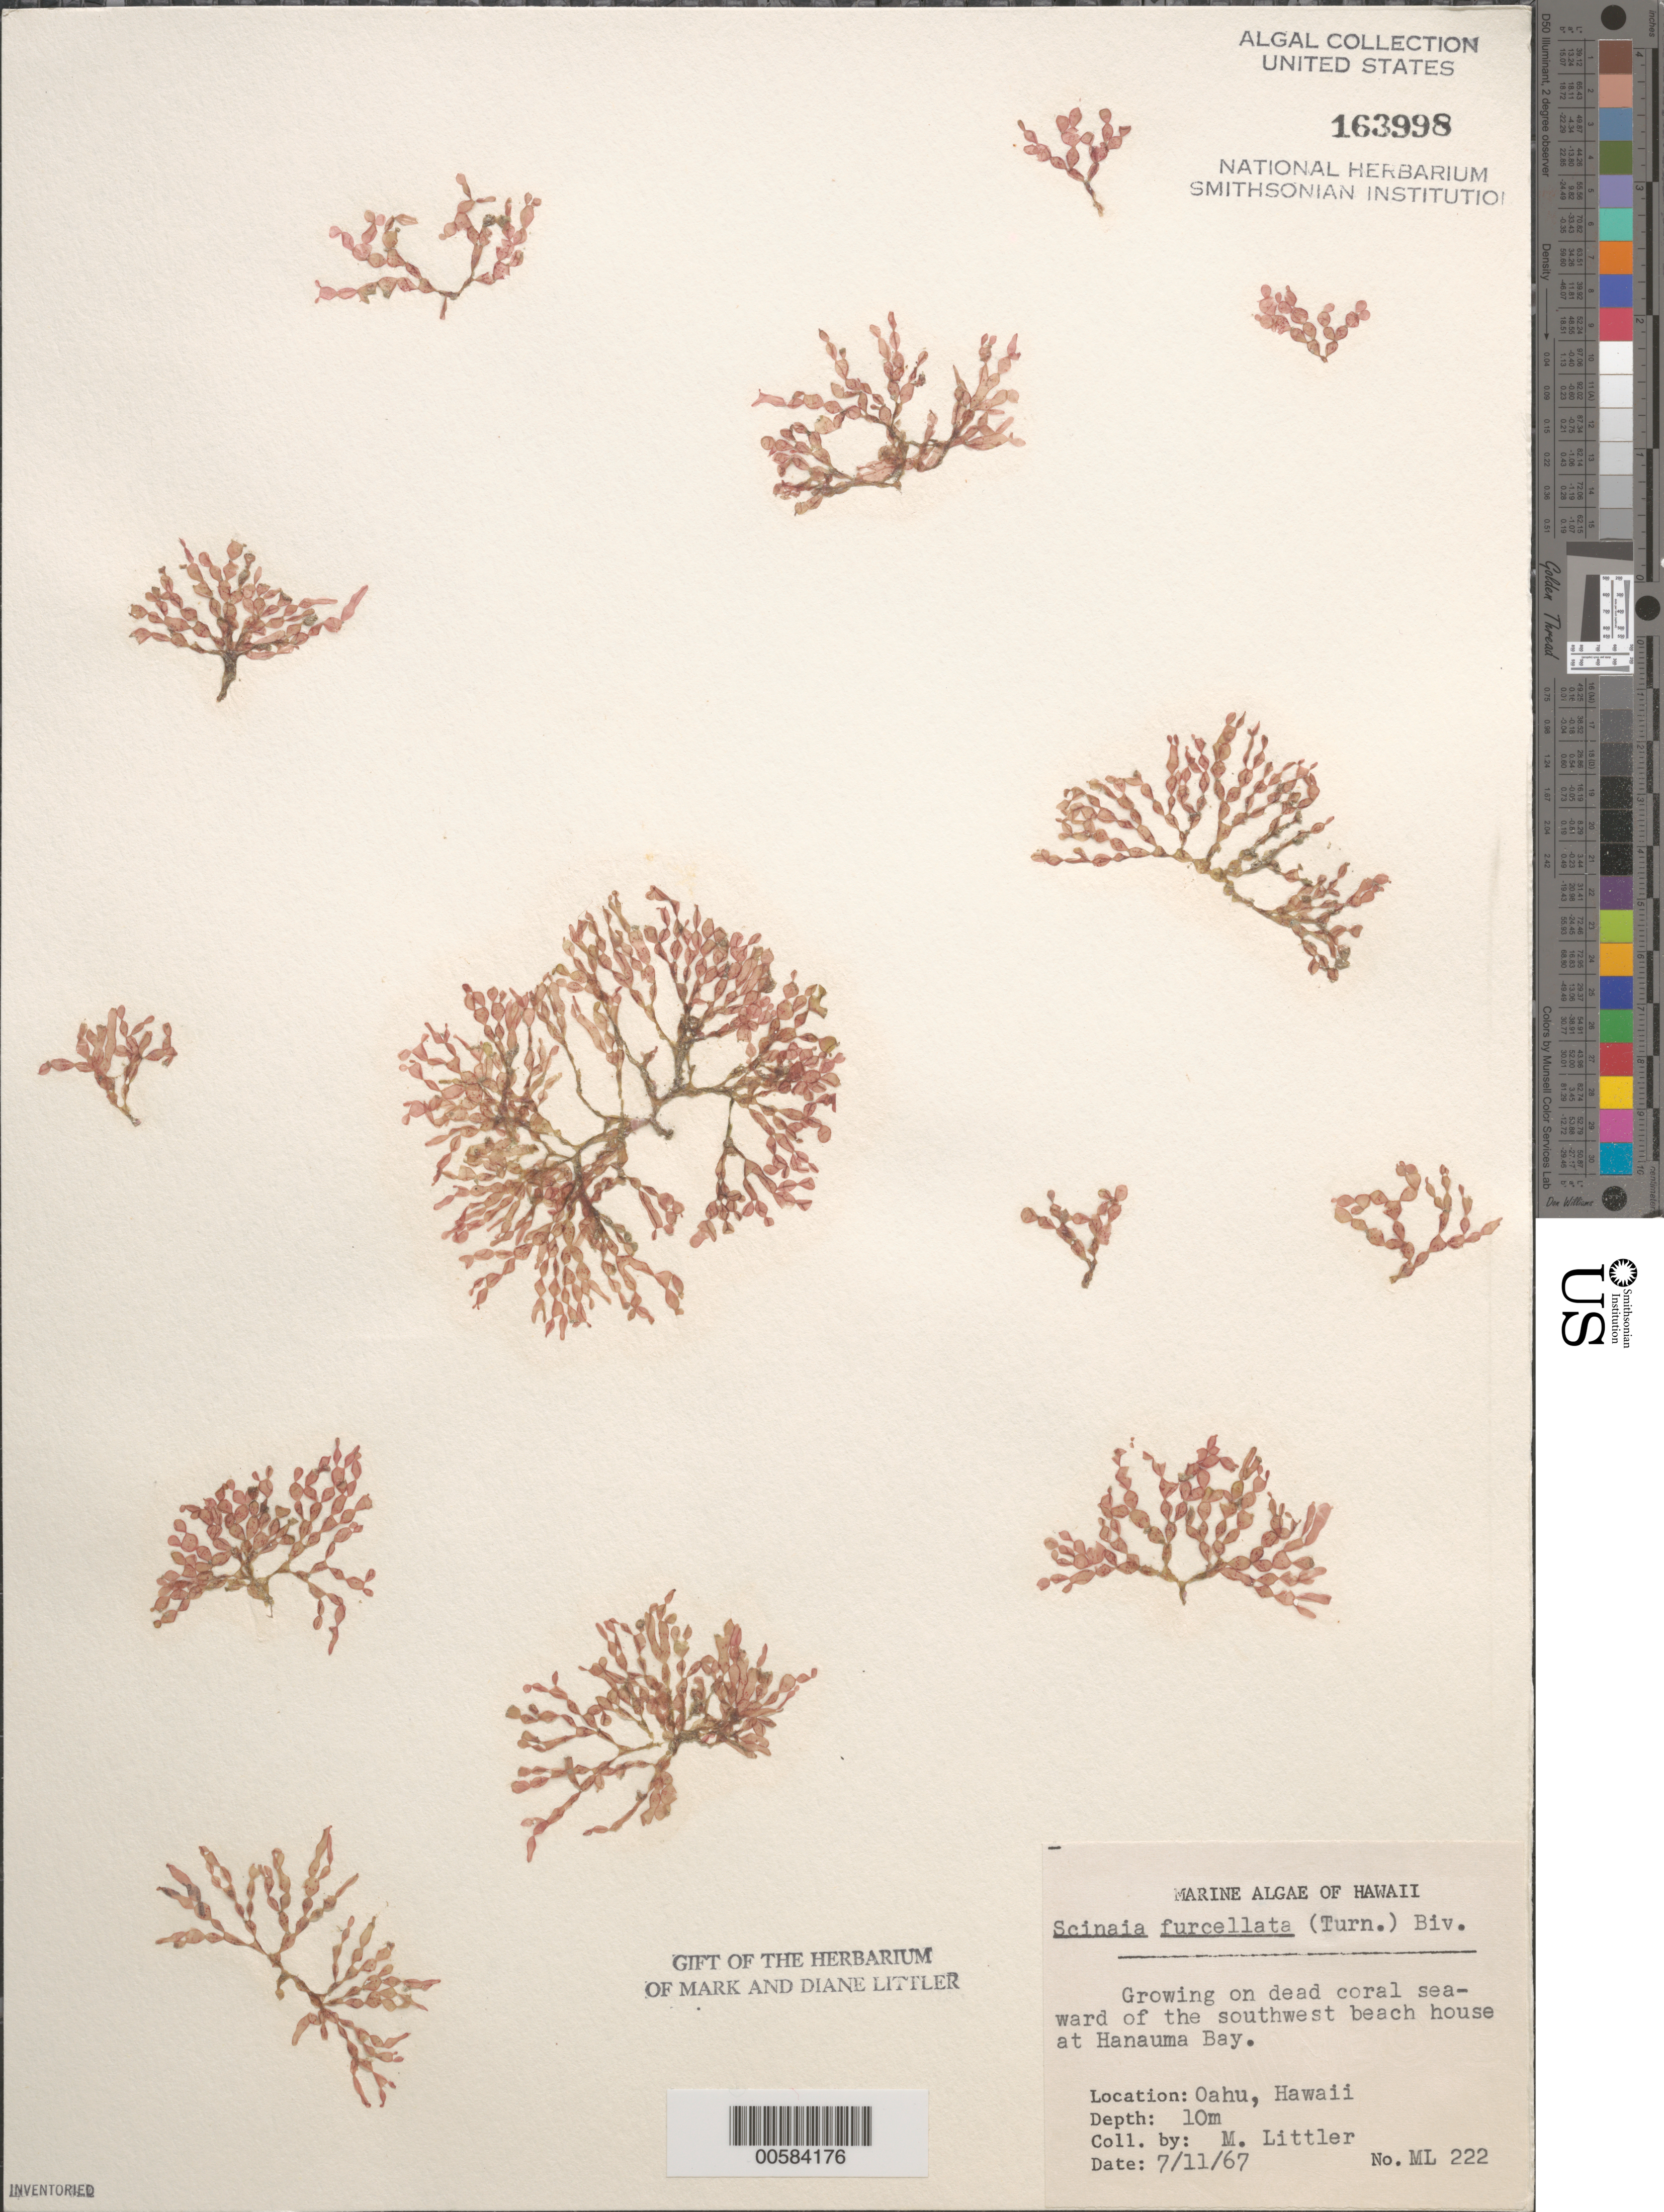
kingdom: Plantae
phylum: Rhodophyta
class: Florideophyceae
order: Nemaliales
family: Scinaiaceae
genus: Scinaia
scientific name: Scinaia furcellata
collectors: M. M. Littler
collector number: ML 222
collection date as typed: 11 Jul 1967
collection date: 1967-07-11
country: United States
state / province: Hawaii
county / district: Honolulu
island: Oahu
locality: Hanauma Bay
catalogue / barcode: US 163998